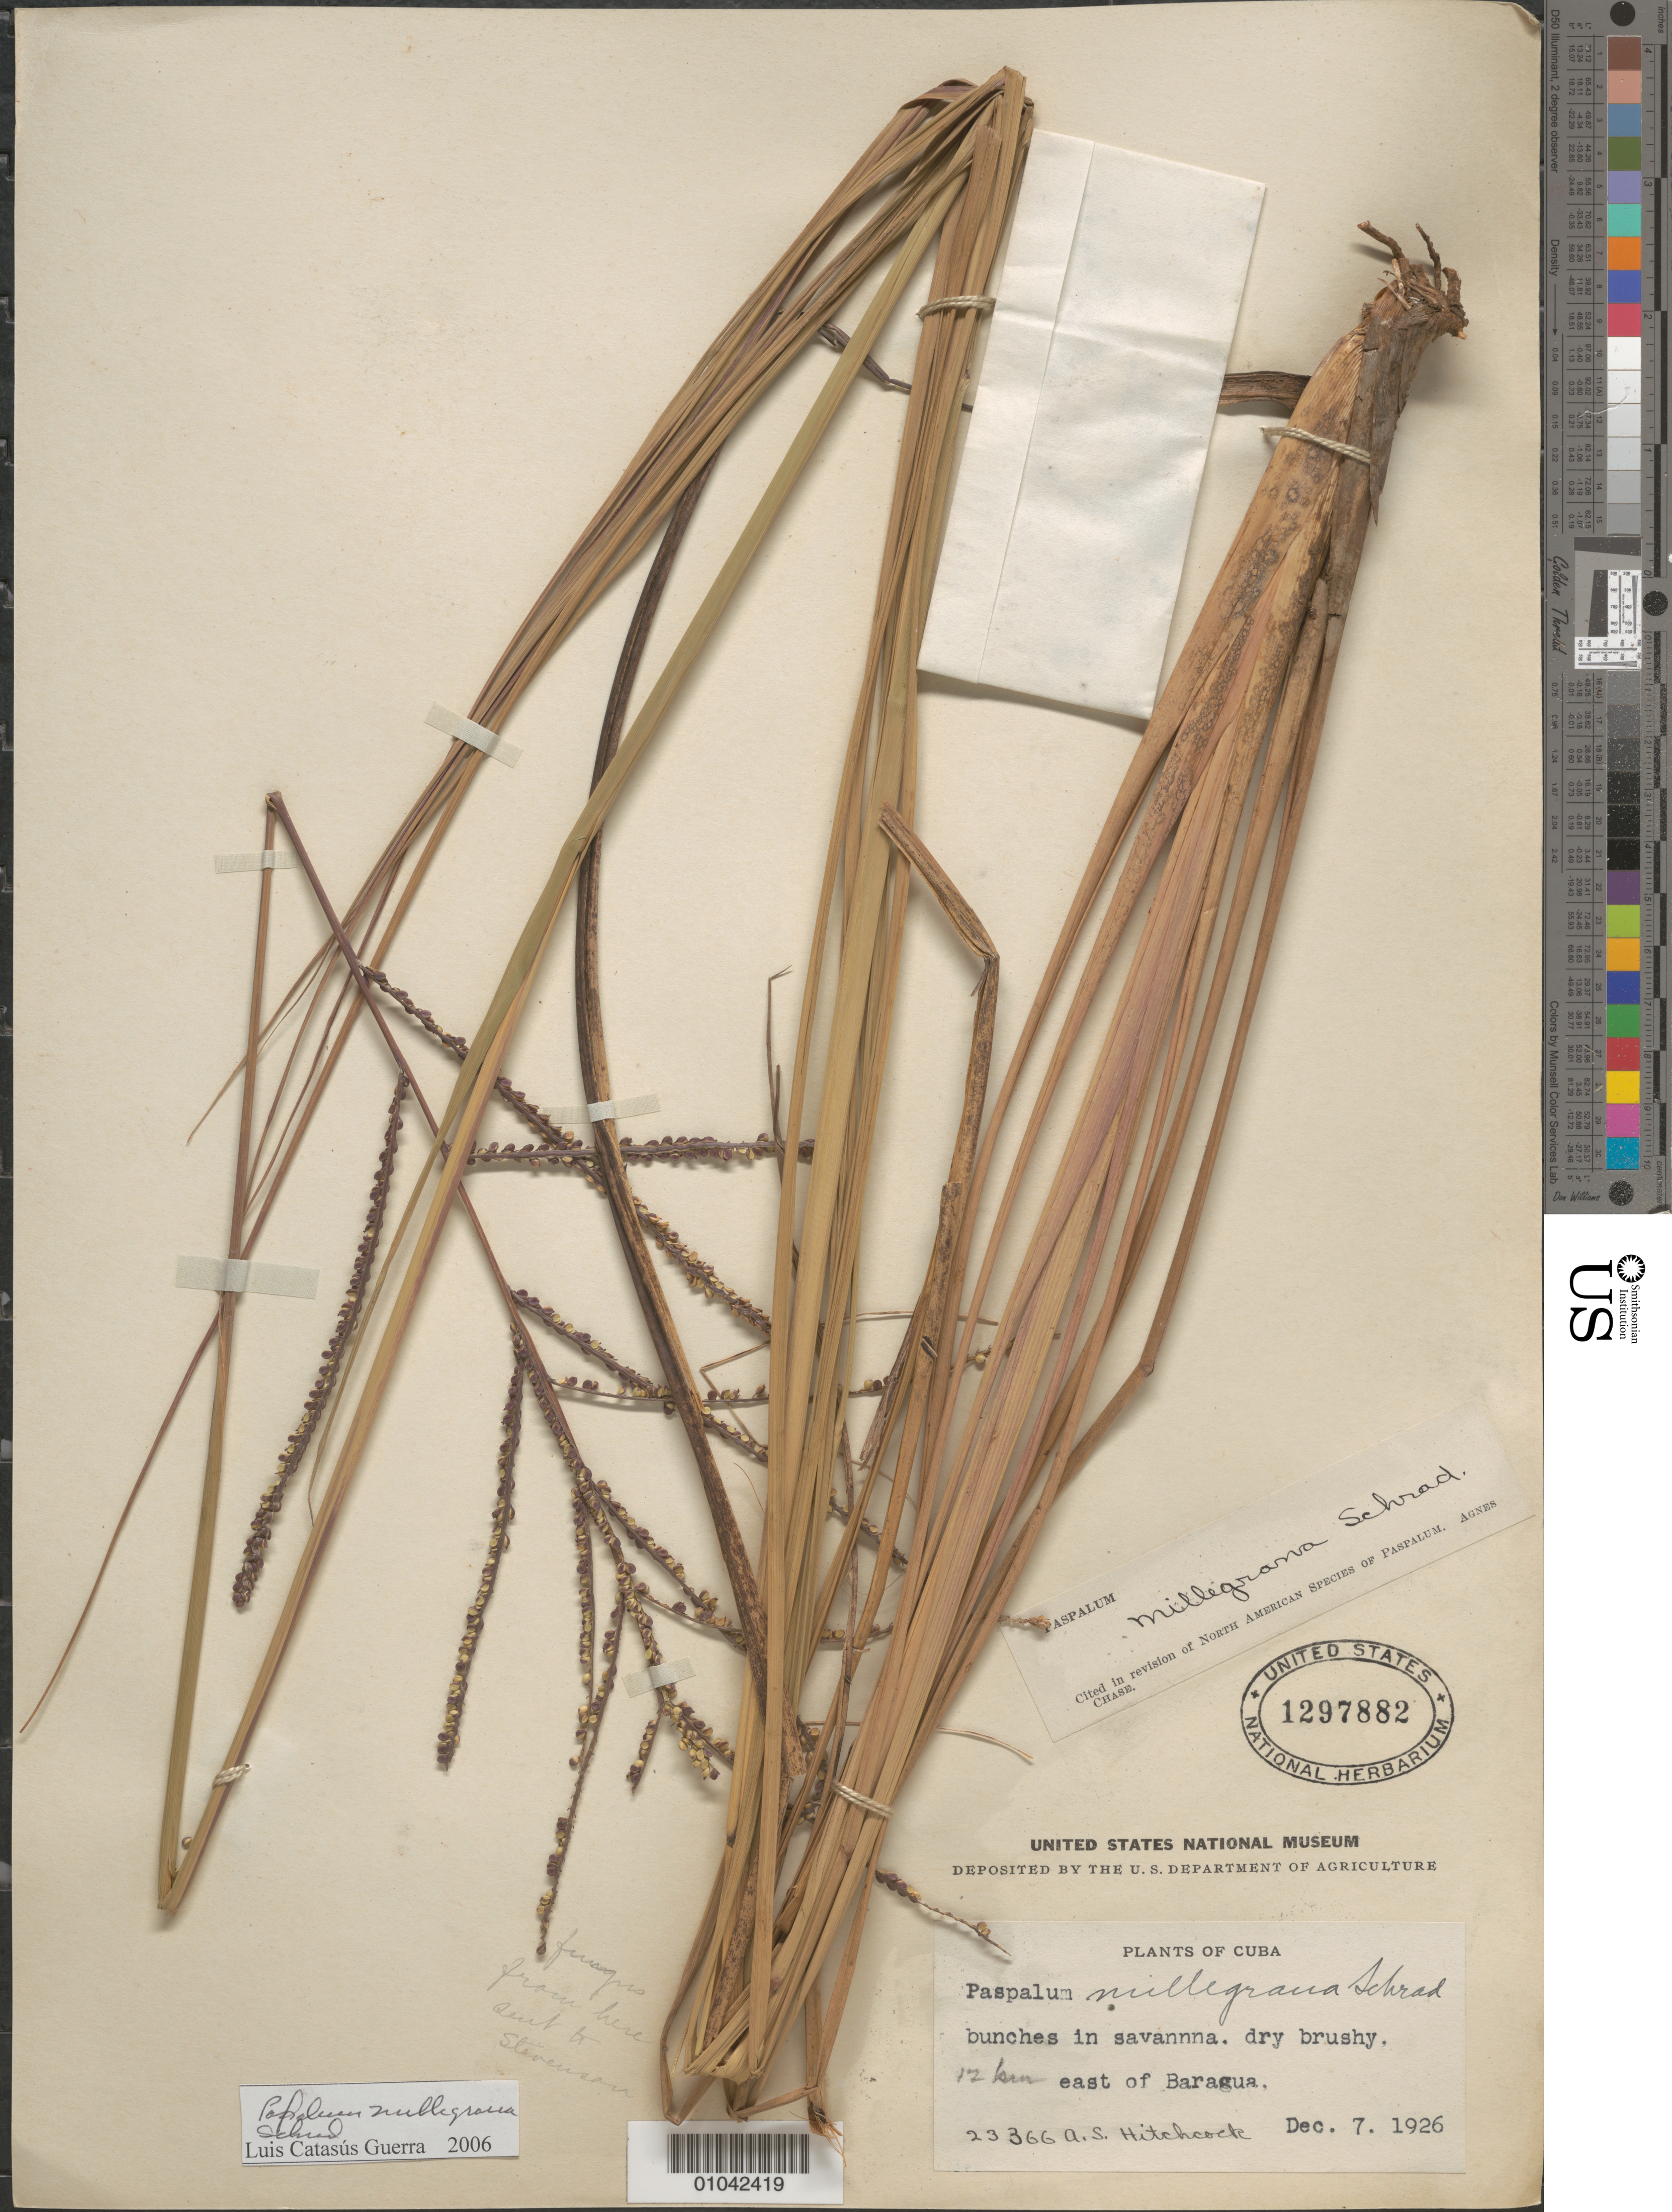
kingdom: Plantae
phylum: Tracheophyta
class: Liliopsida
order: Poales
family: Poaceae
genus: Paspalum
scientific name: Paspalum millegrana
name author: Schrad.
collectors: A. S. Hitchcock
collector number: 23366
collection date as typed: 07 Dec 1926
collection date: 1926-12-07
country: Cuba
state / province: Camagüey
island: Cuba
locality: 12 km E of Baragua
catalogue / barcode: US 1297882